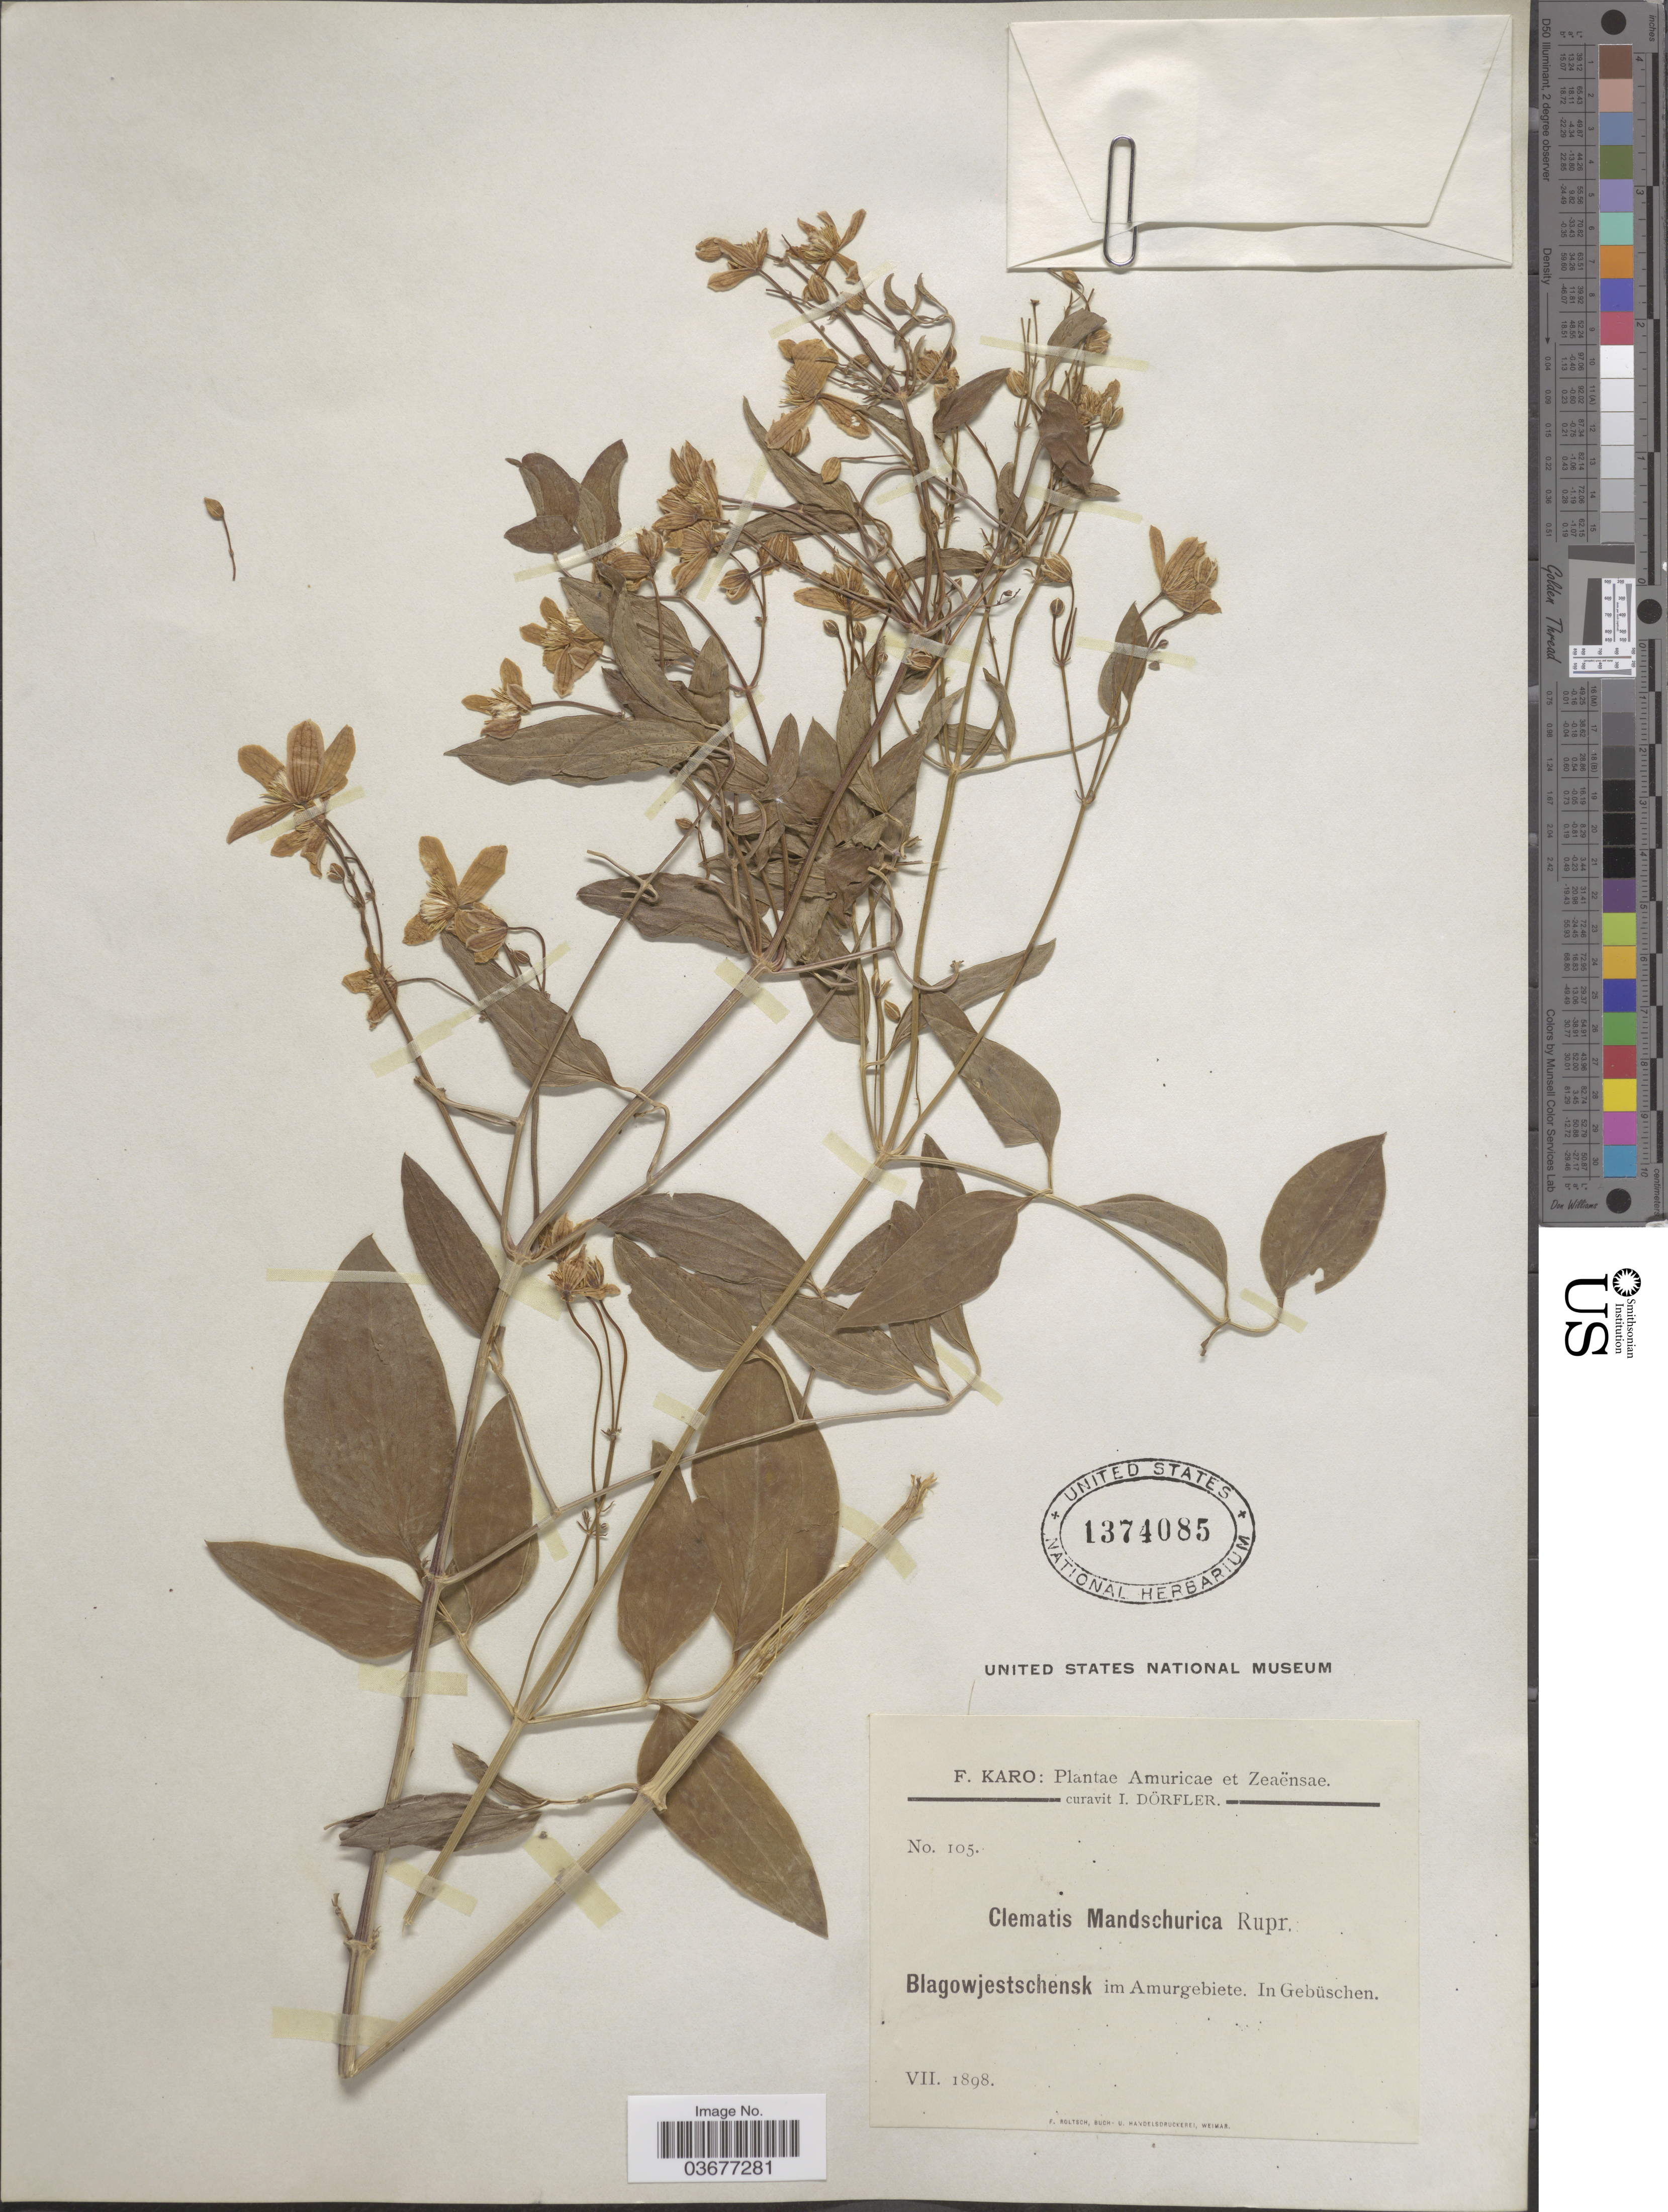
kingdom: Plantae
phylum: Tracheophyta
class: Magnoliopsida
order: Ranunculales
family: Ranunculaceae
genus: Clematis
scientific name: Clematis mandshurica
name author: Rupr.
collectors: F. Karo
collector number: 105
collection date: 1898-07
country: Russian Federation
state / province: Amur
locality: Amuricae et Zeaënsae. Blagowjestschensk im Amurgebiete. In Gebüschen.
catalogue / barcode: US 1374085